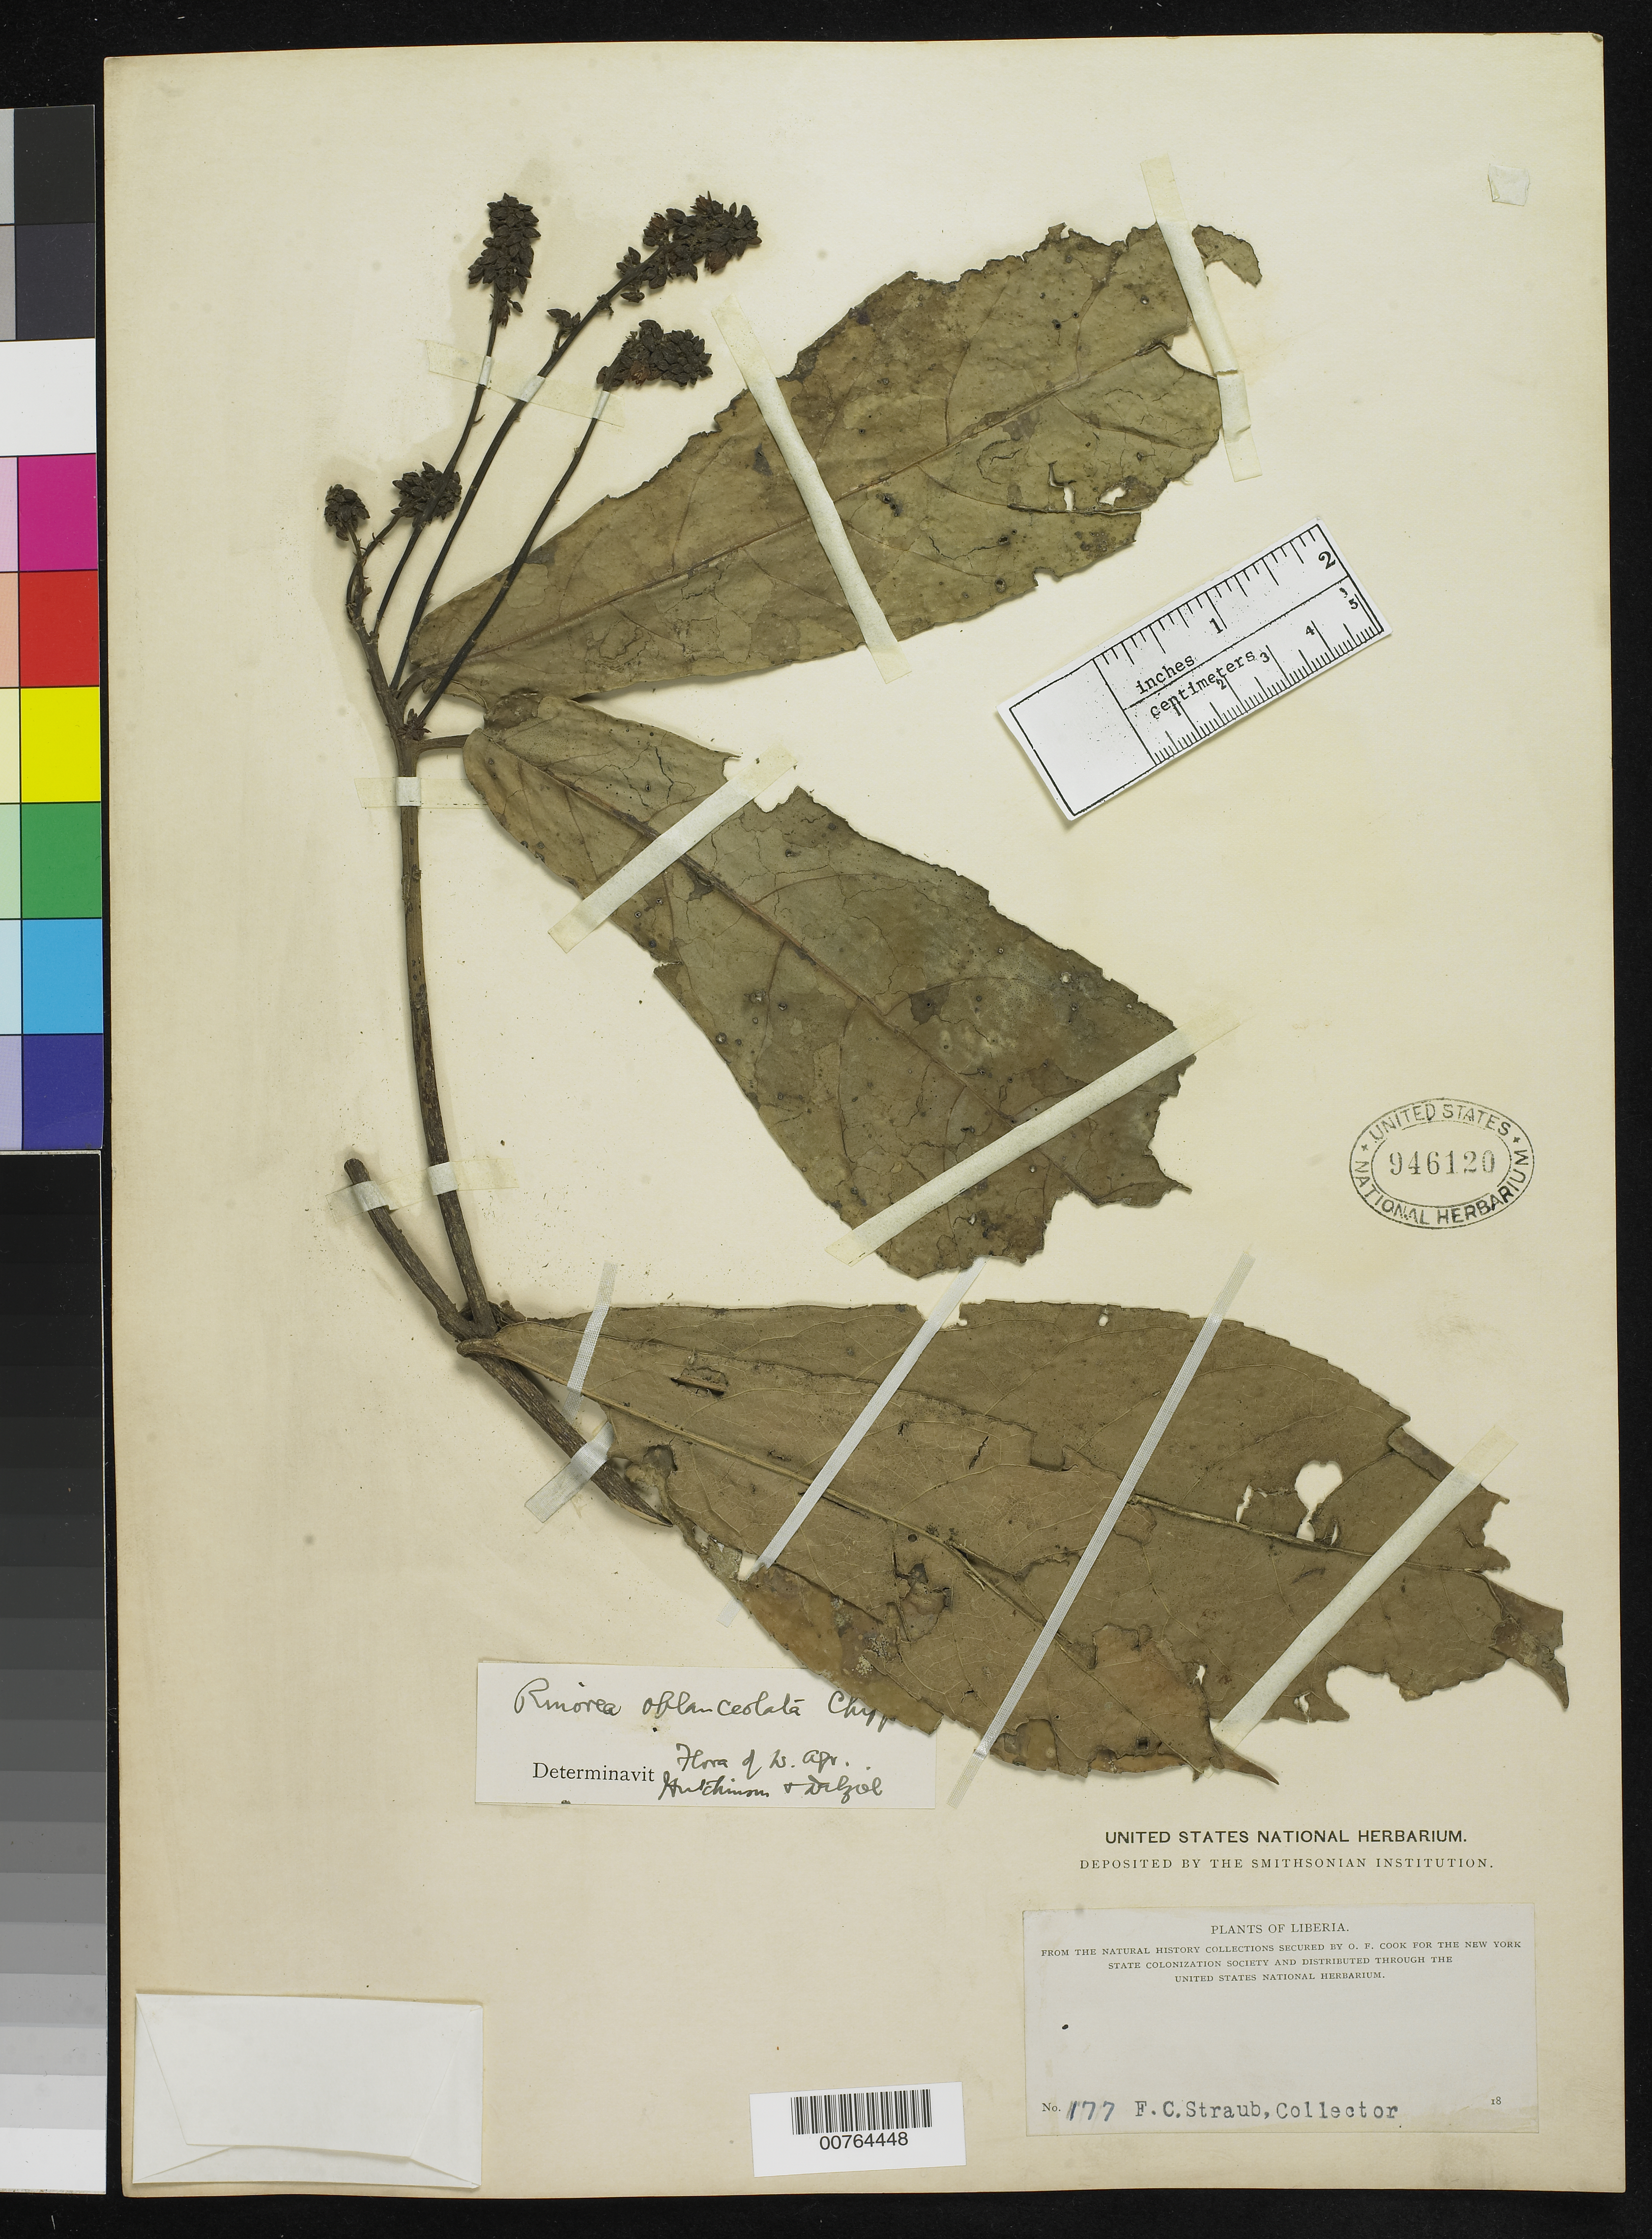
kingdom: Plantae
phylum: Tracheophyta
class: Magnoliopsida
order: Malpighiales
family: Violaceae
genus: Rinorea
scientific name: Rinorea oblanceolata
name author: Chipp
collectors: F. Straub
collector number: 177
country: Liberia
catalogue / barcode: US 946120